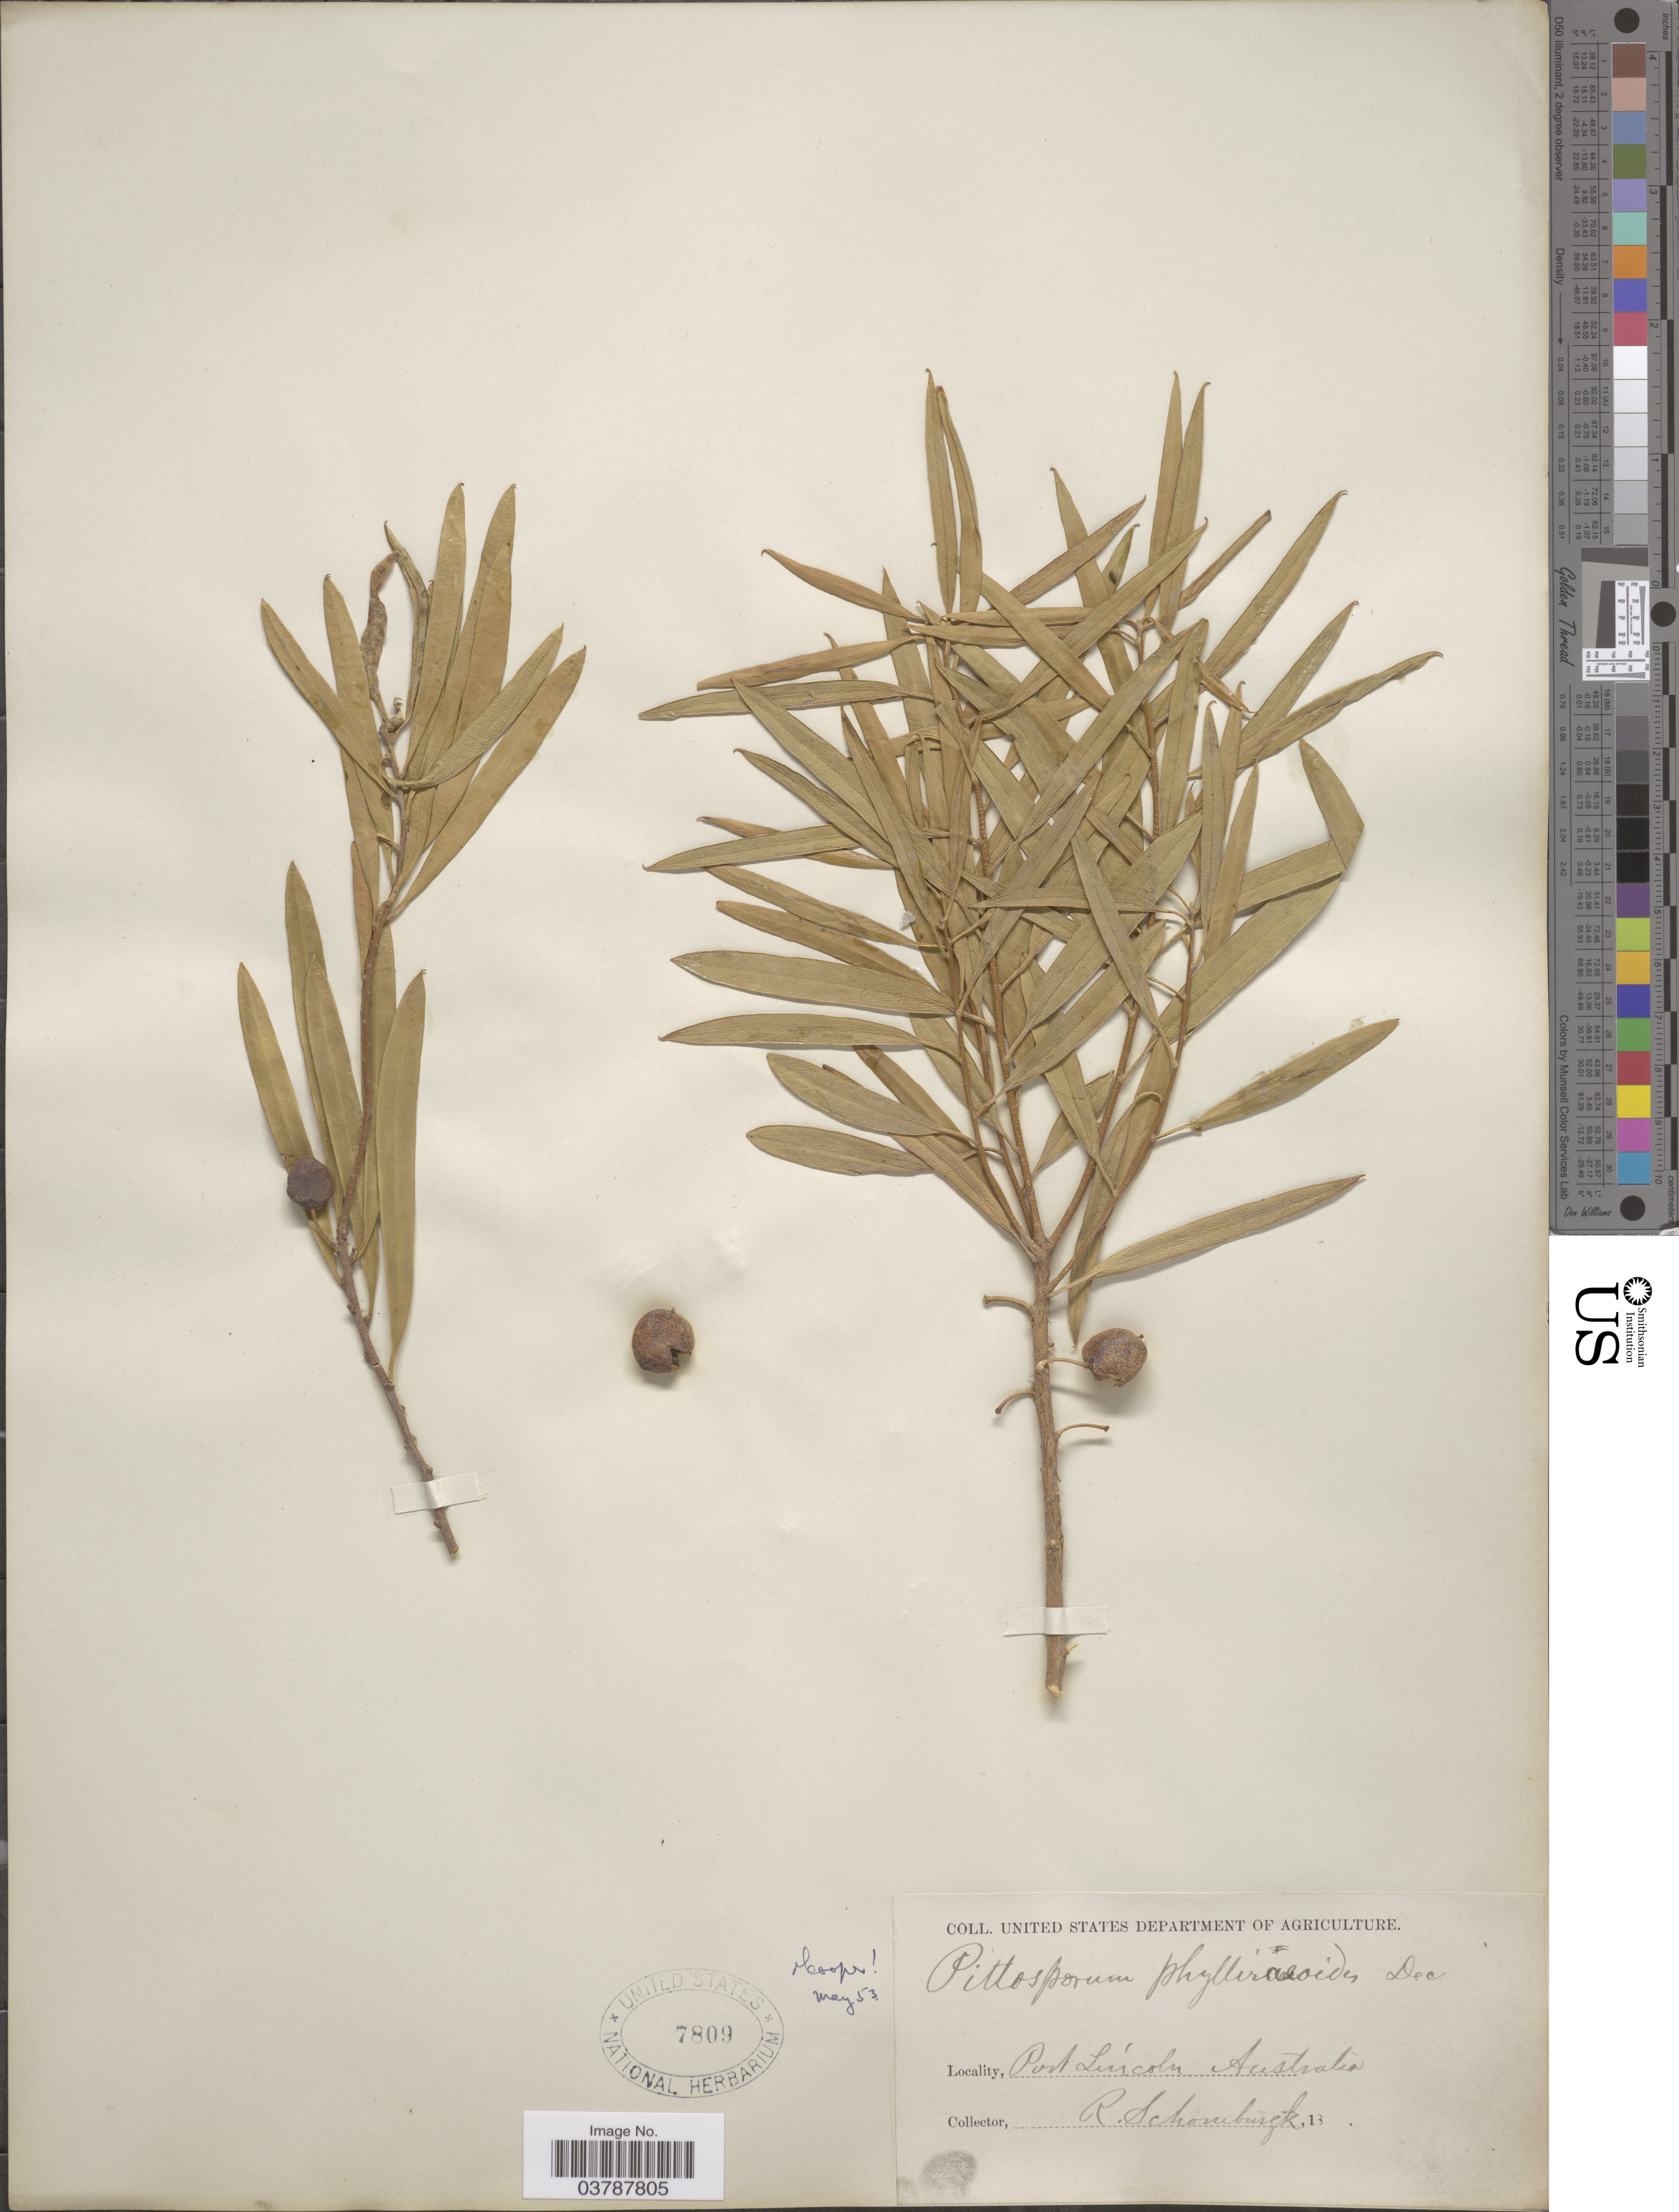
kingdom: Plantae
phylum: Tracheophyta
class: Magnoliopsida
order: Apiales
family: Pittosporaceae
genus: Pittosporum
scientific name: Pittosporum phillyreoides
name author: DC.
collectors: M. R. Schomburgk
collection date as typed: Transcribed d/m/y: //18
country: Australia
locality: Port Lincoln.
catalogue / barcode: US 7809